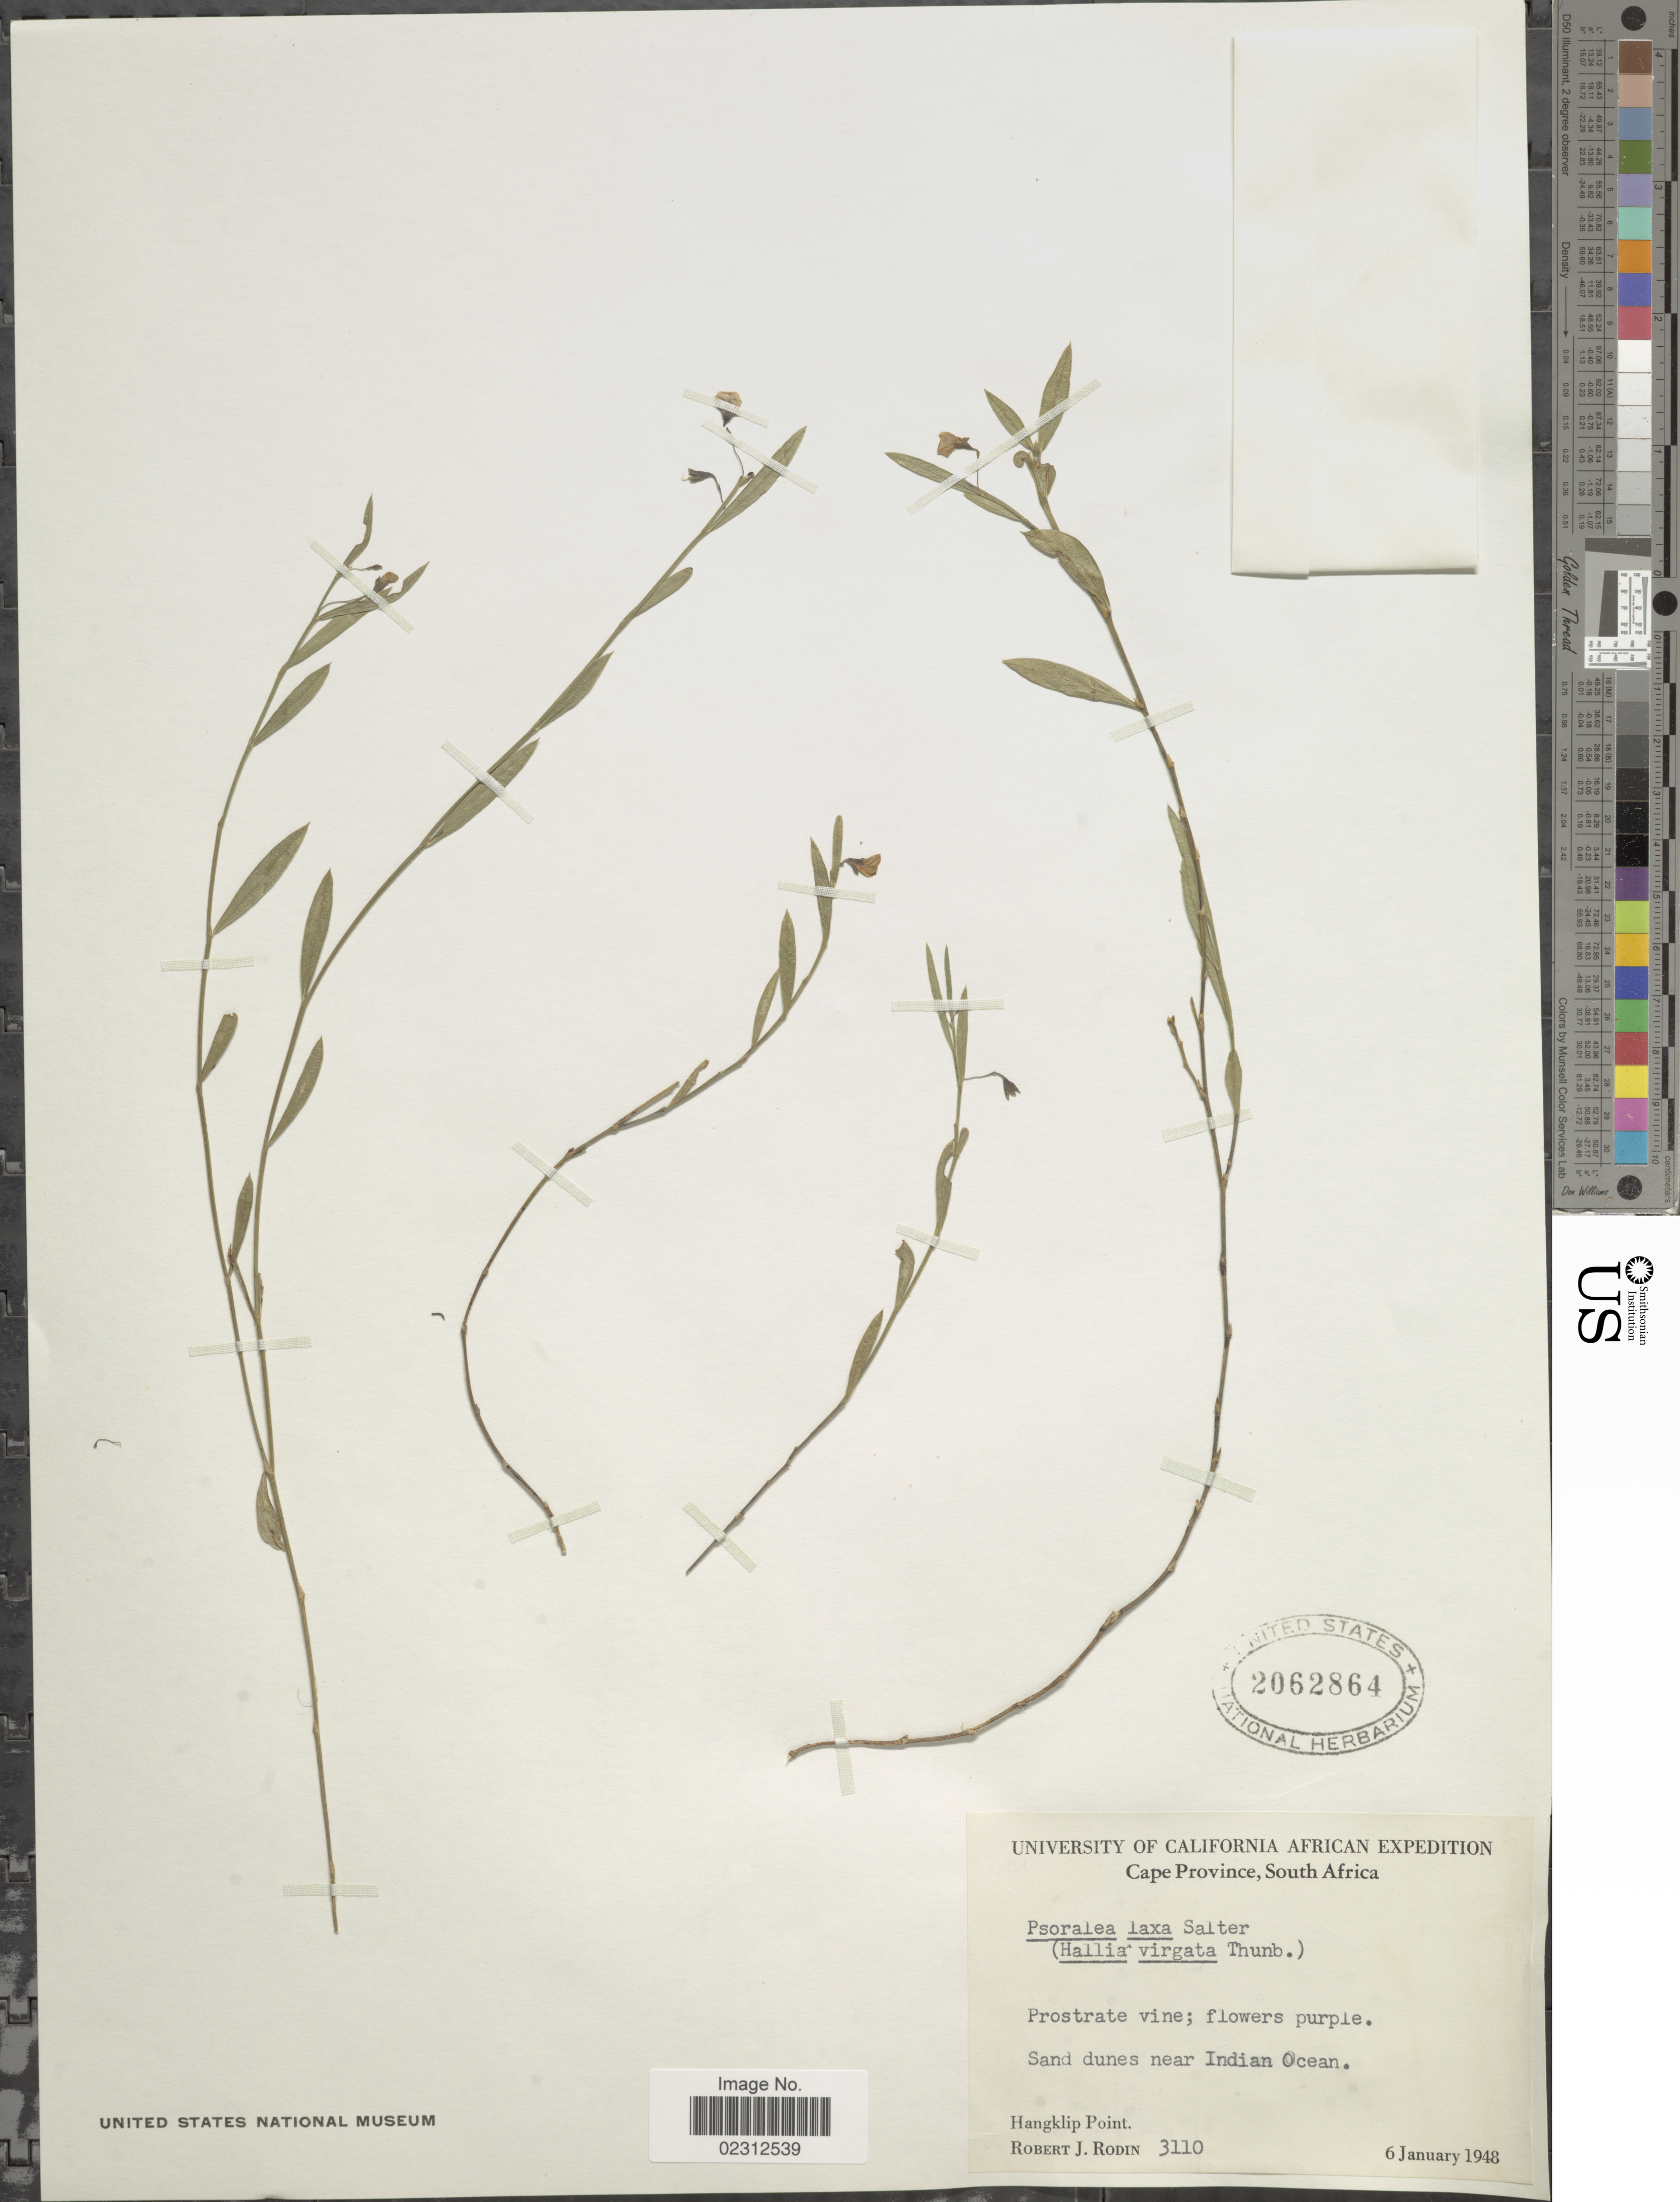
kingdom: Plantae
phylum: Tracheophyta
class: Magnoliopsida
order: Fabales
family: Fabaceae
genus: Psoralea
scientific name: Psoralea laxa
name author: T.M. Salter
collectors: R. J. Rodin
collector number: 3110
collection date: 1948-01-06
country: South Africa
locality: Sand dunes near Indian Ocean, Hangklip Point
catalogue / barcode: US 2062864